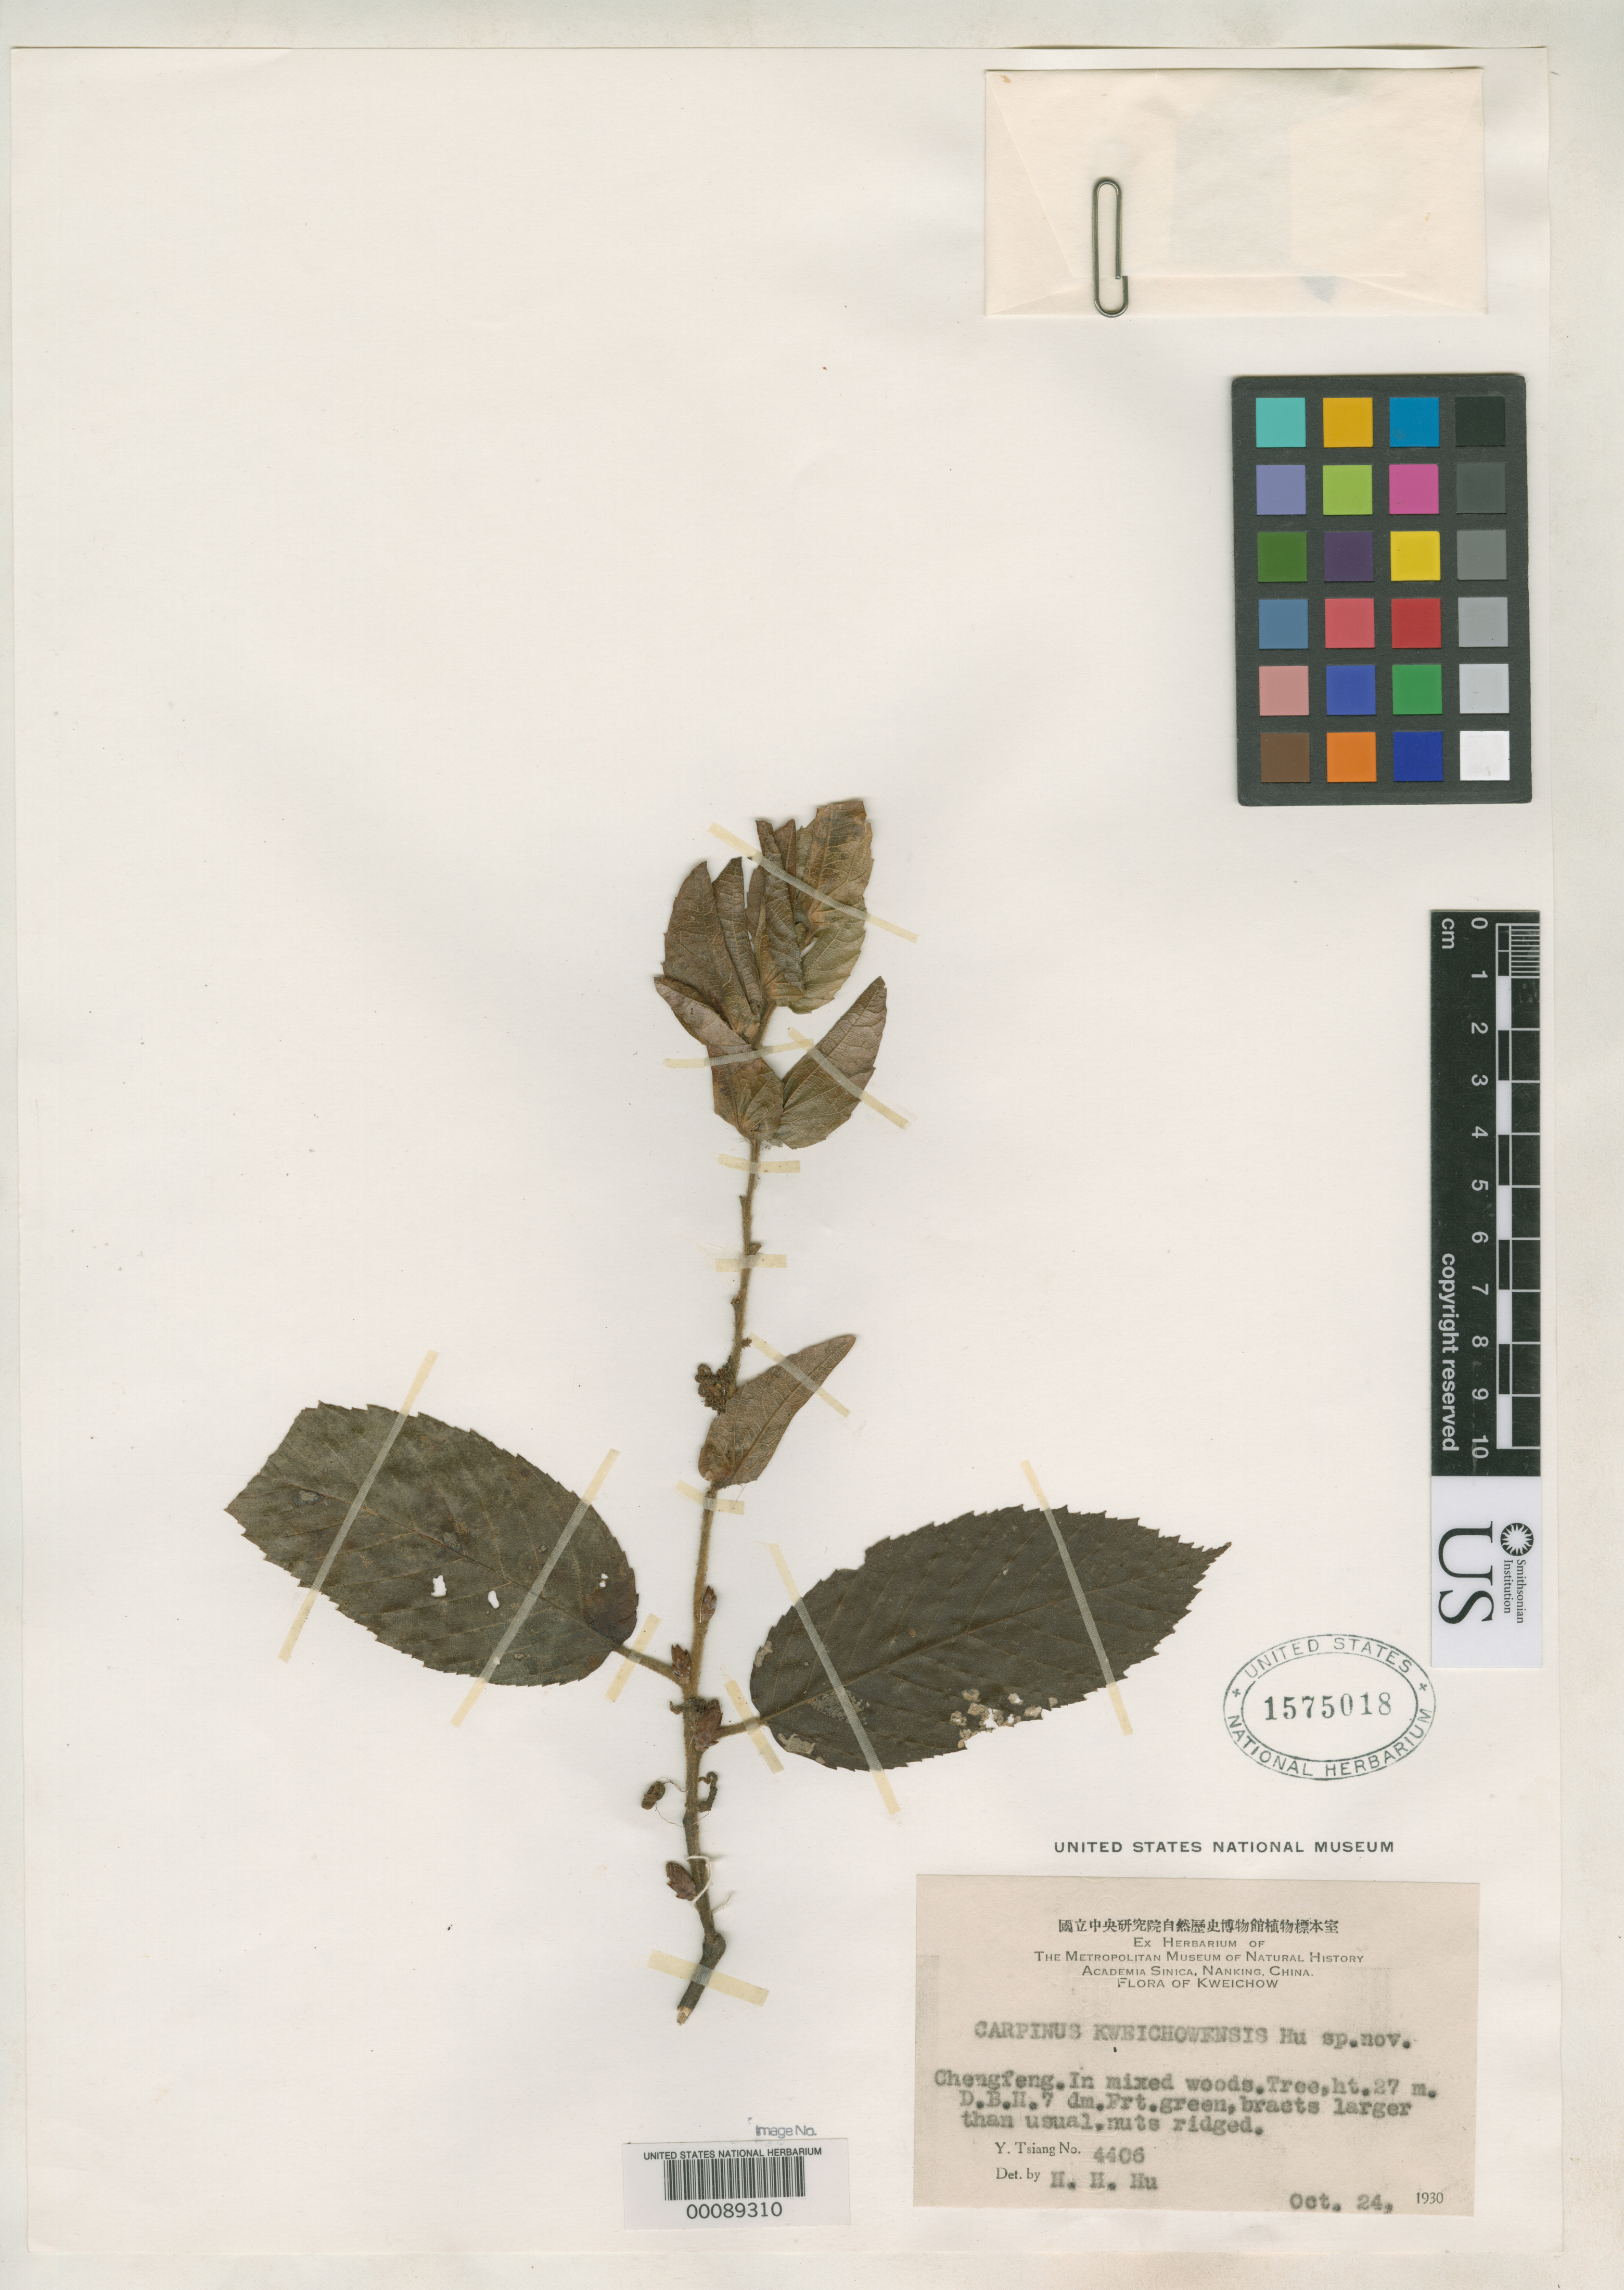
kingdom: Plantae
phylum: Tracheophyta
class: Magnoliopsida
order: Fagales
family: Betulaceae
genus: Carpinus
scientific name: Carpinus kweichowensis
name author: S.Y. Hu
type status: Type Collection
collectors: Y. Tsiang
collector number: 4406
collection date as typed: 24 Oct 1930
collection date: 1930-10-24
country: China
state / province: Guizhou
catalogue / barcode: US 1575018